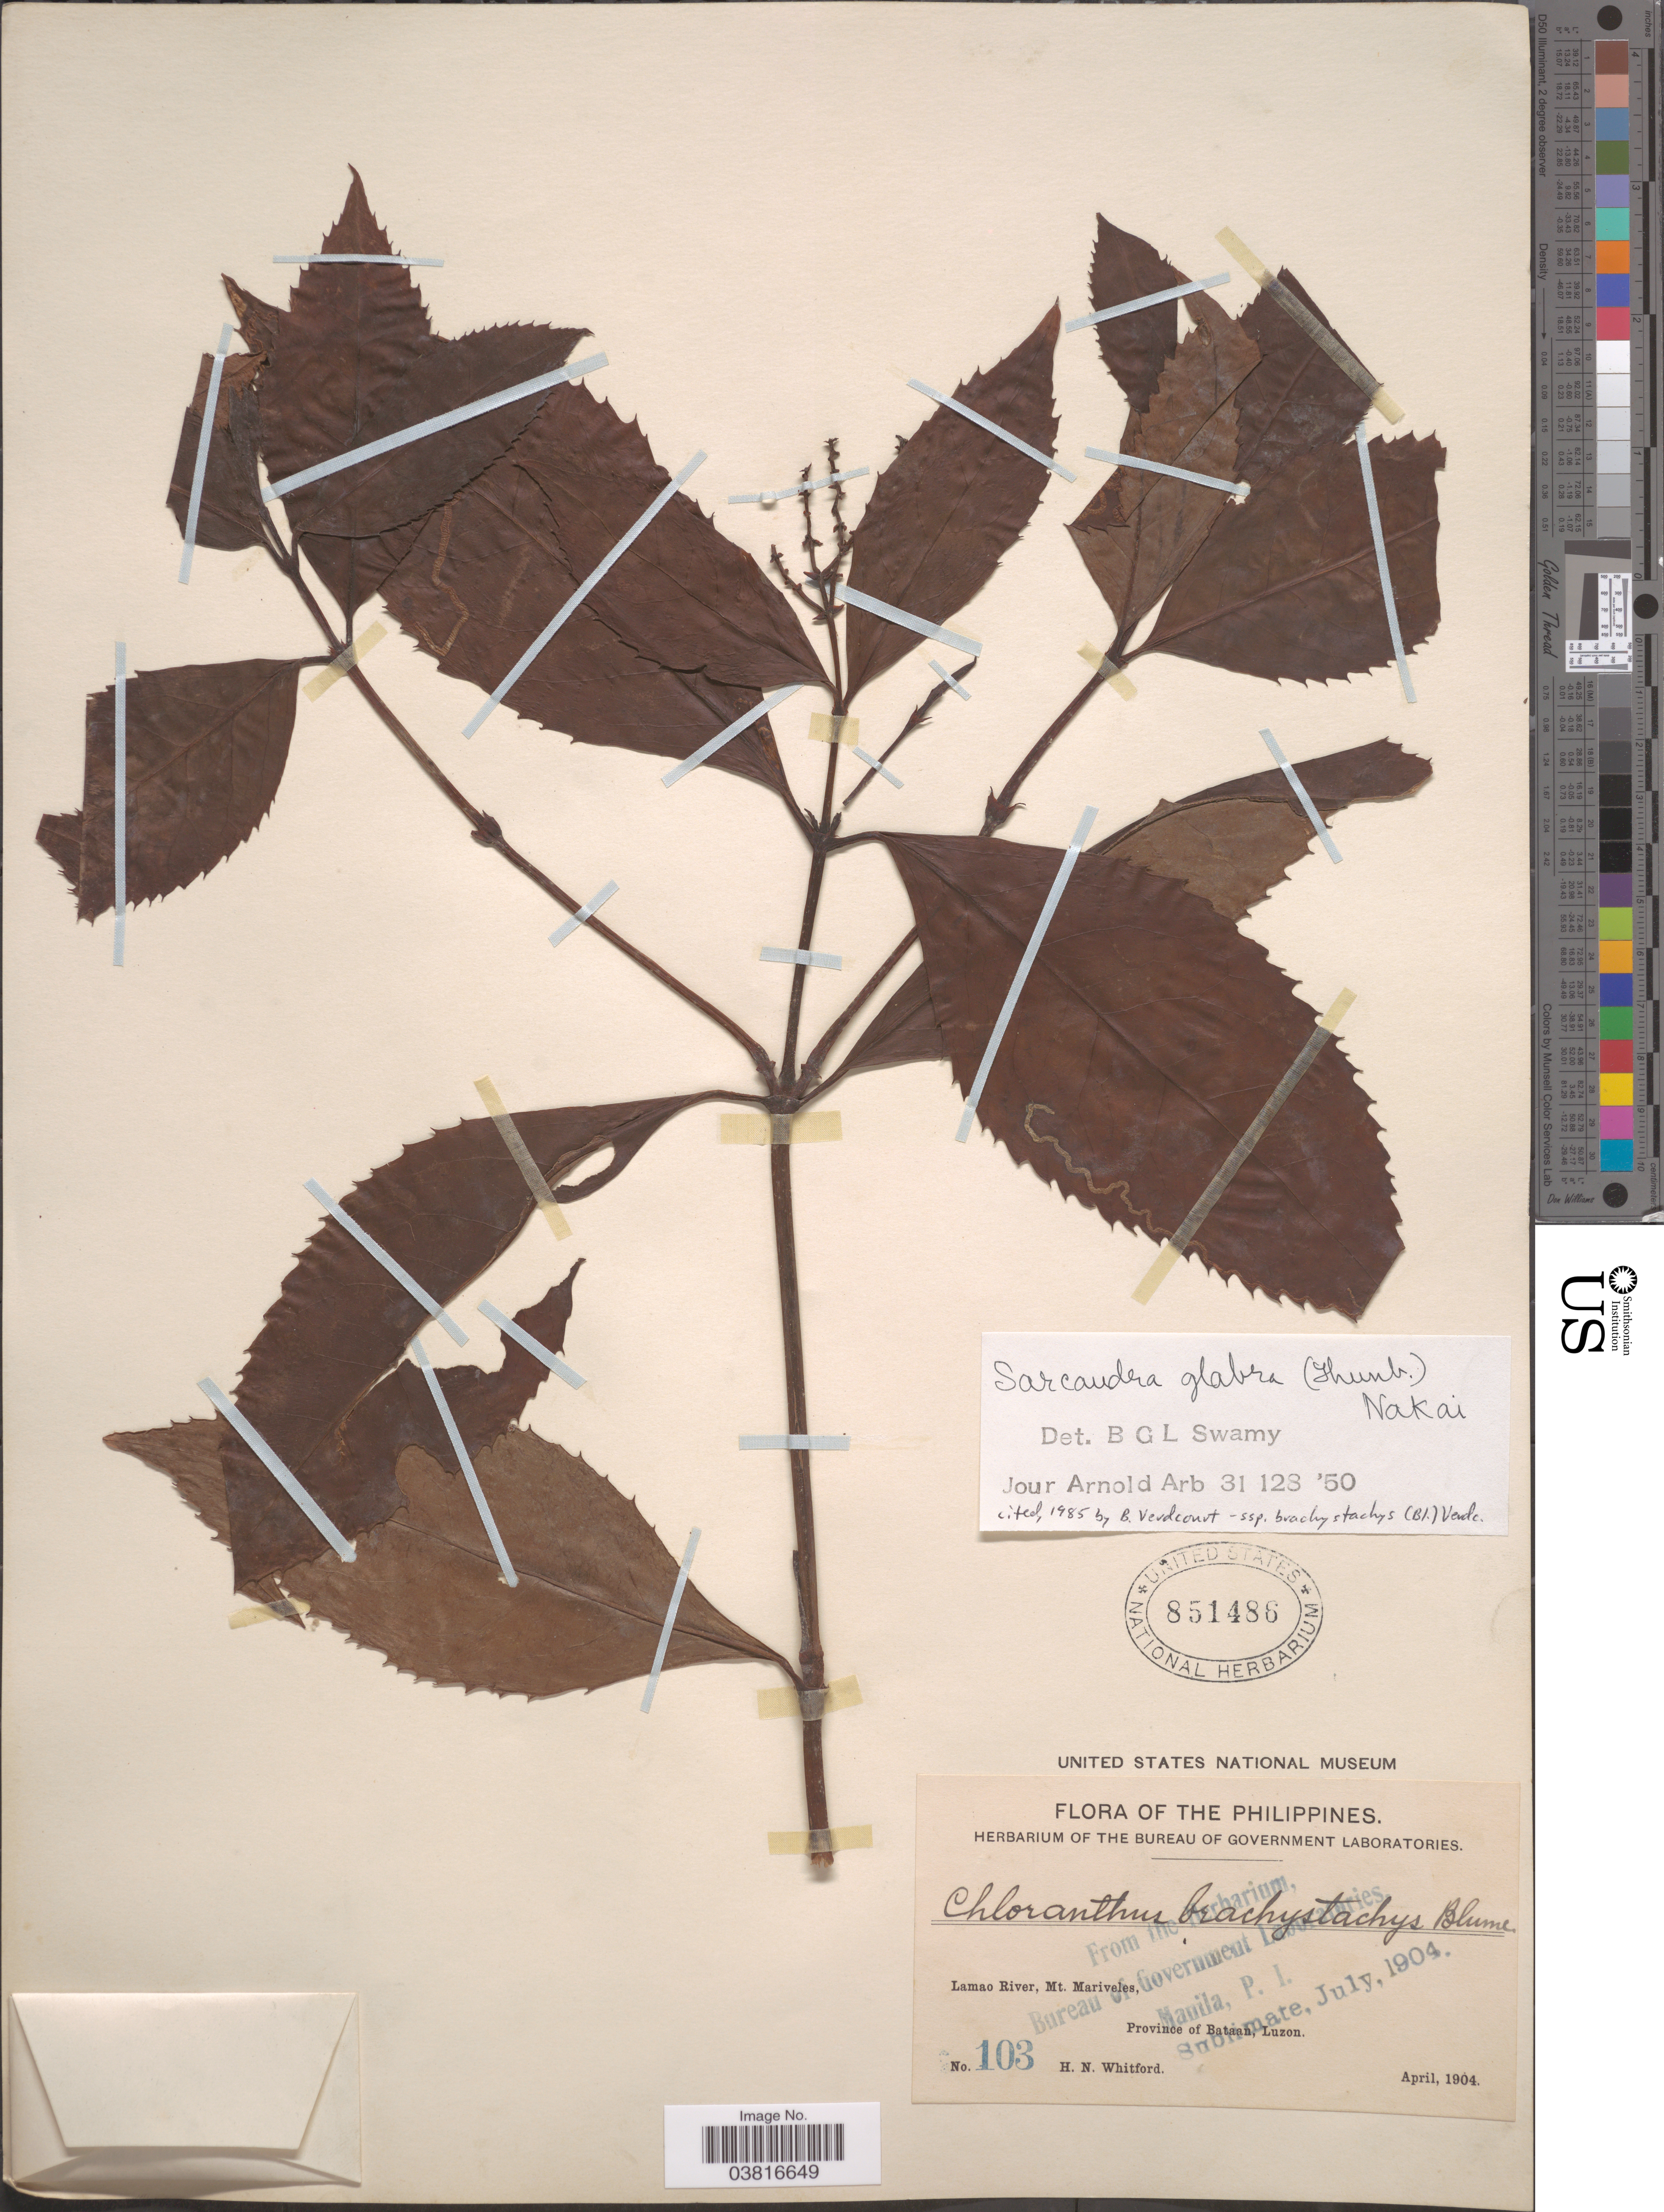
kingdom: Plantae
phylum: Tracheophyta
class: Magnoliopsida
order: Chloranthales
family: Chloranthaceae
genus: Sarcandra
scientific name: Sarcandra glabra subsp. brachystachys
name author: (Blume) Verdc.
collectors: H. N. Whitford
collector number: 103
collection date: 1904-04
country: Philippines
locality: Lamao River, Mt. Mariveles, Province of Bataan, Luzon.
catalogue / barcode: US 851486